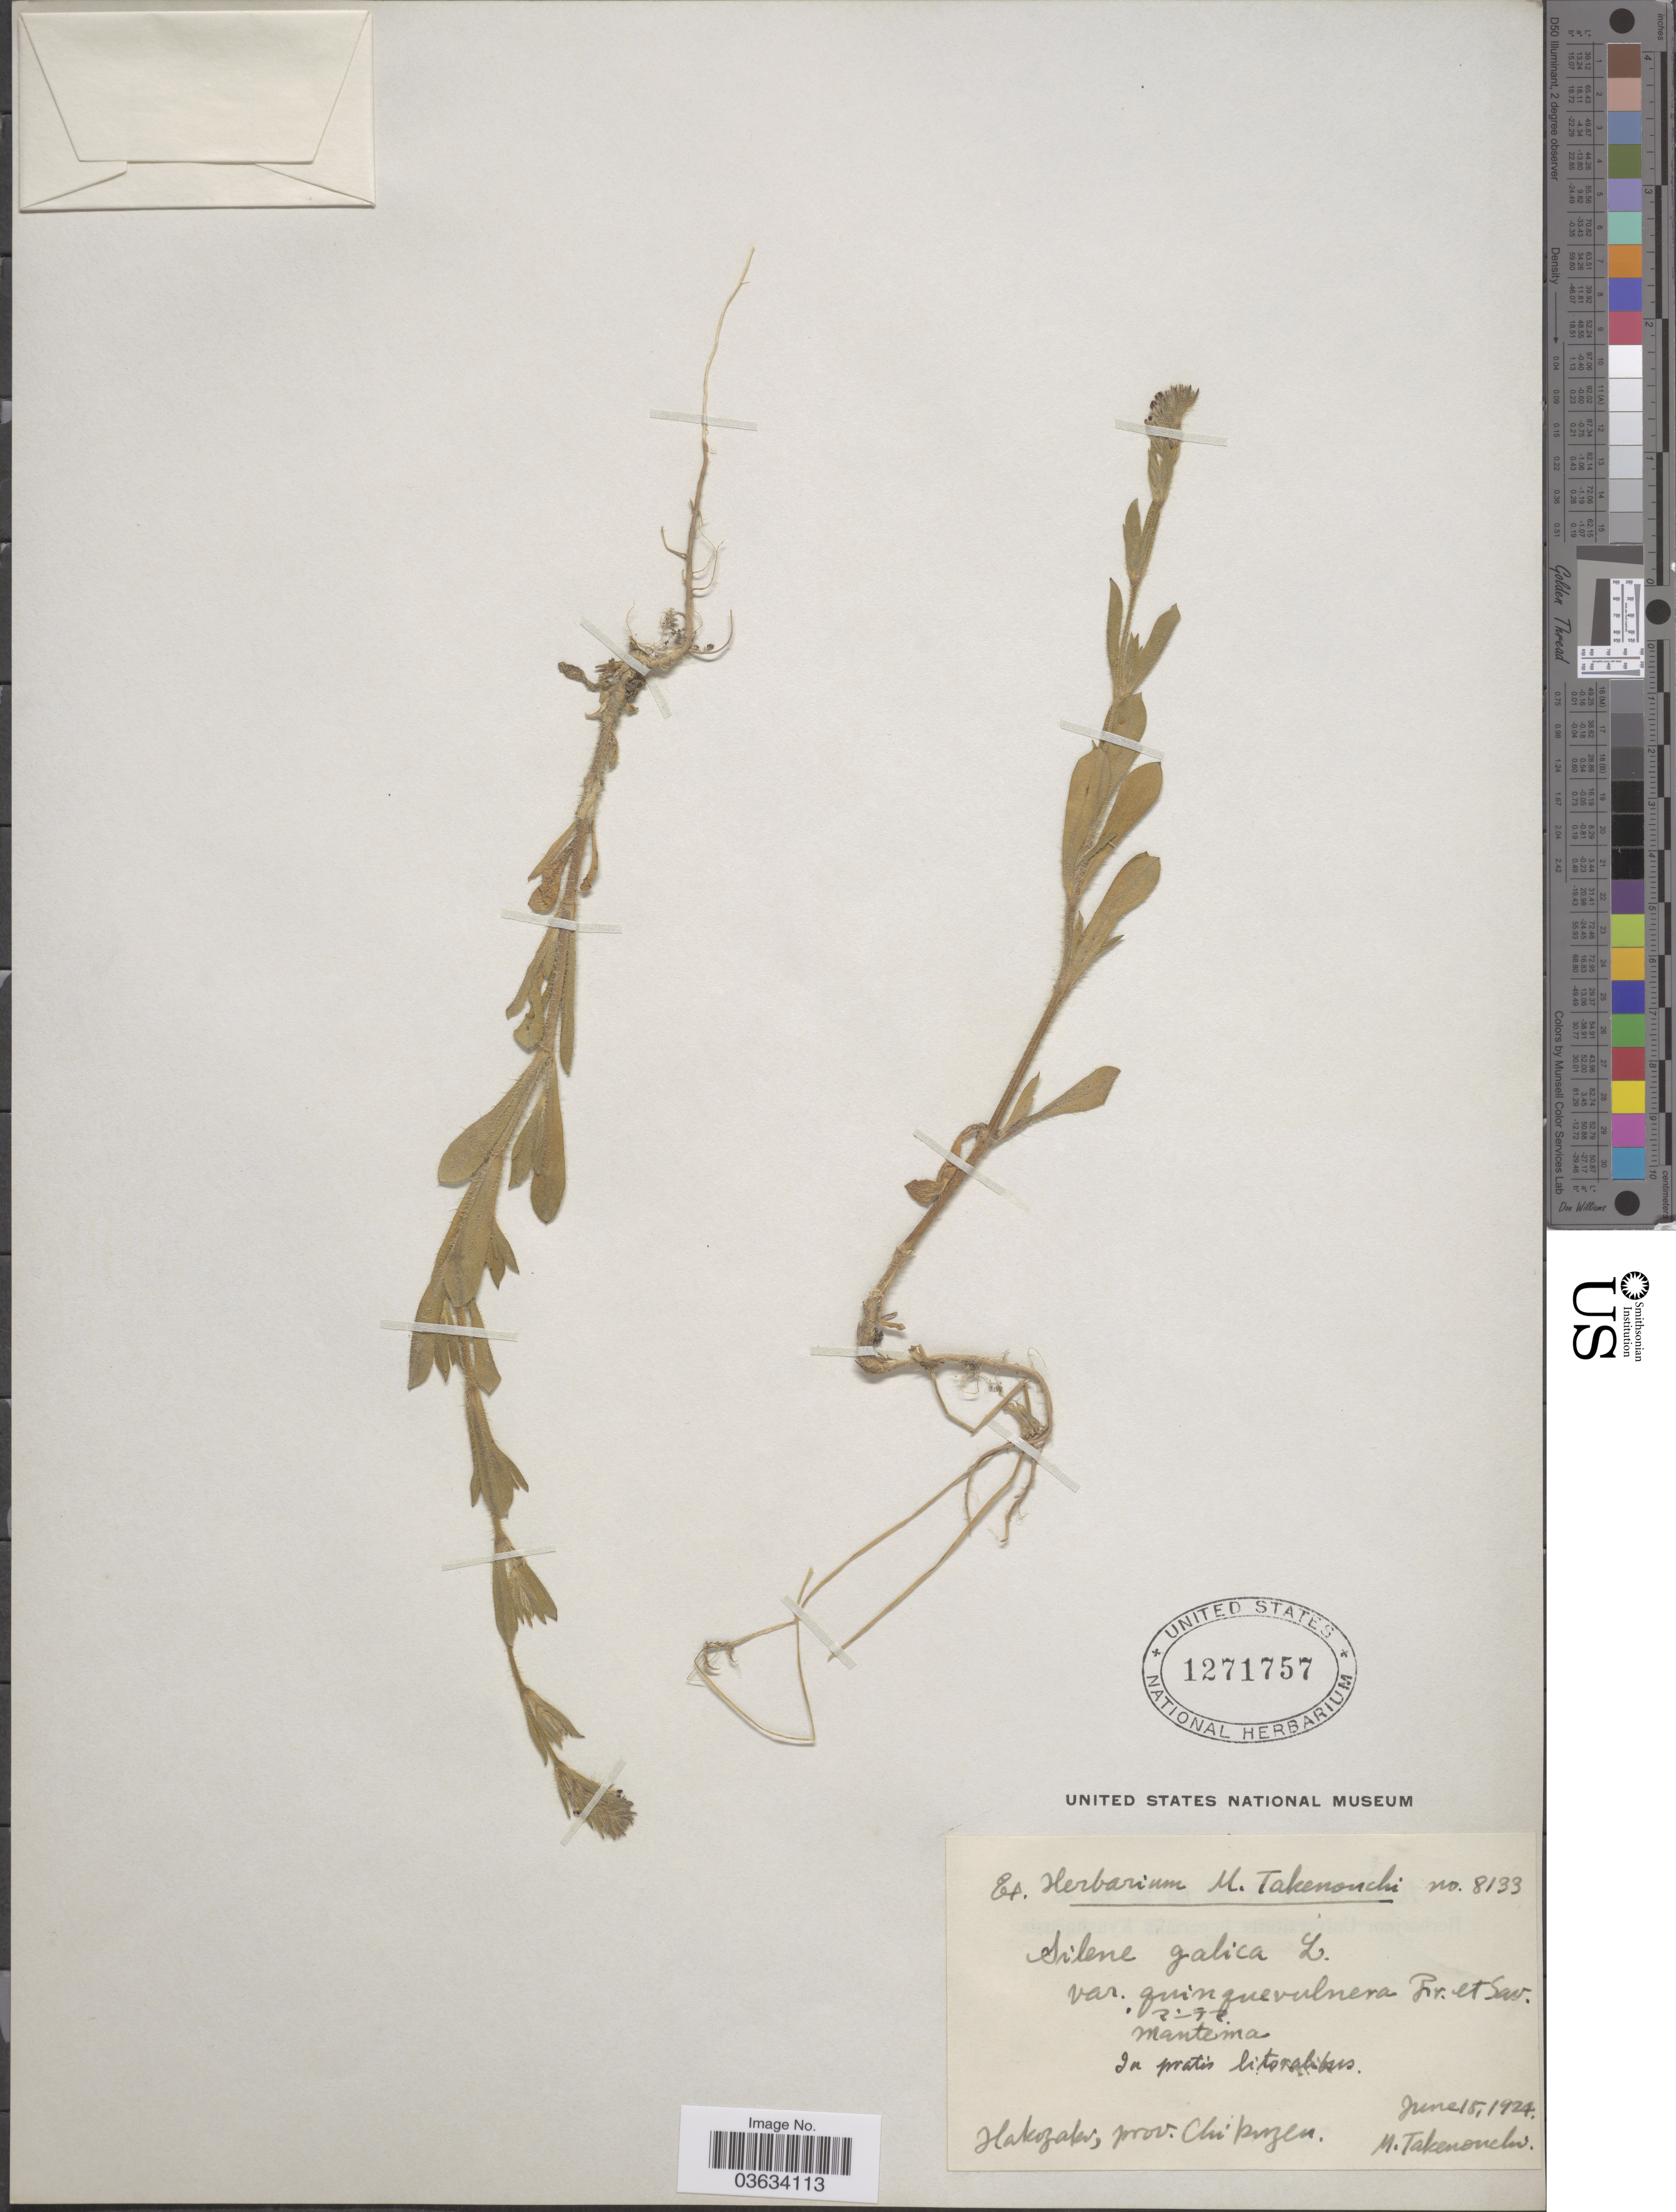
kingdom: Plantae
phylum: Tracheophyta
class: Magnoliopsida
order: Caryophyllales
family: Caryophyllaceae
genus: Silene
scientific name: Silene gallica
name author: L.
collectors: M. Takenouchi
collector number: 8133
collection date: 1924-06-18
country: Japan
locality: Hakozake, prov. Chikuzen.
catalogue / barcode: US 1271757